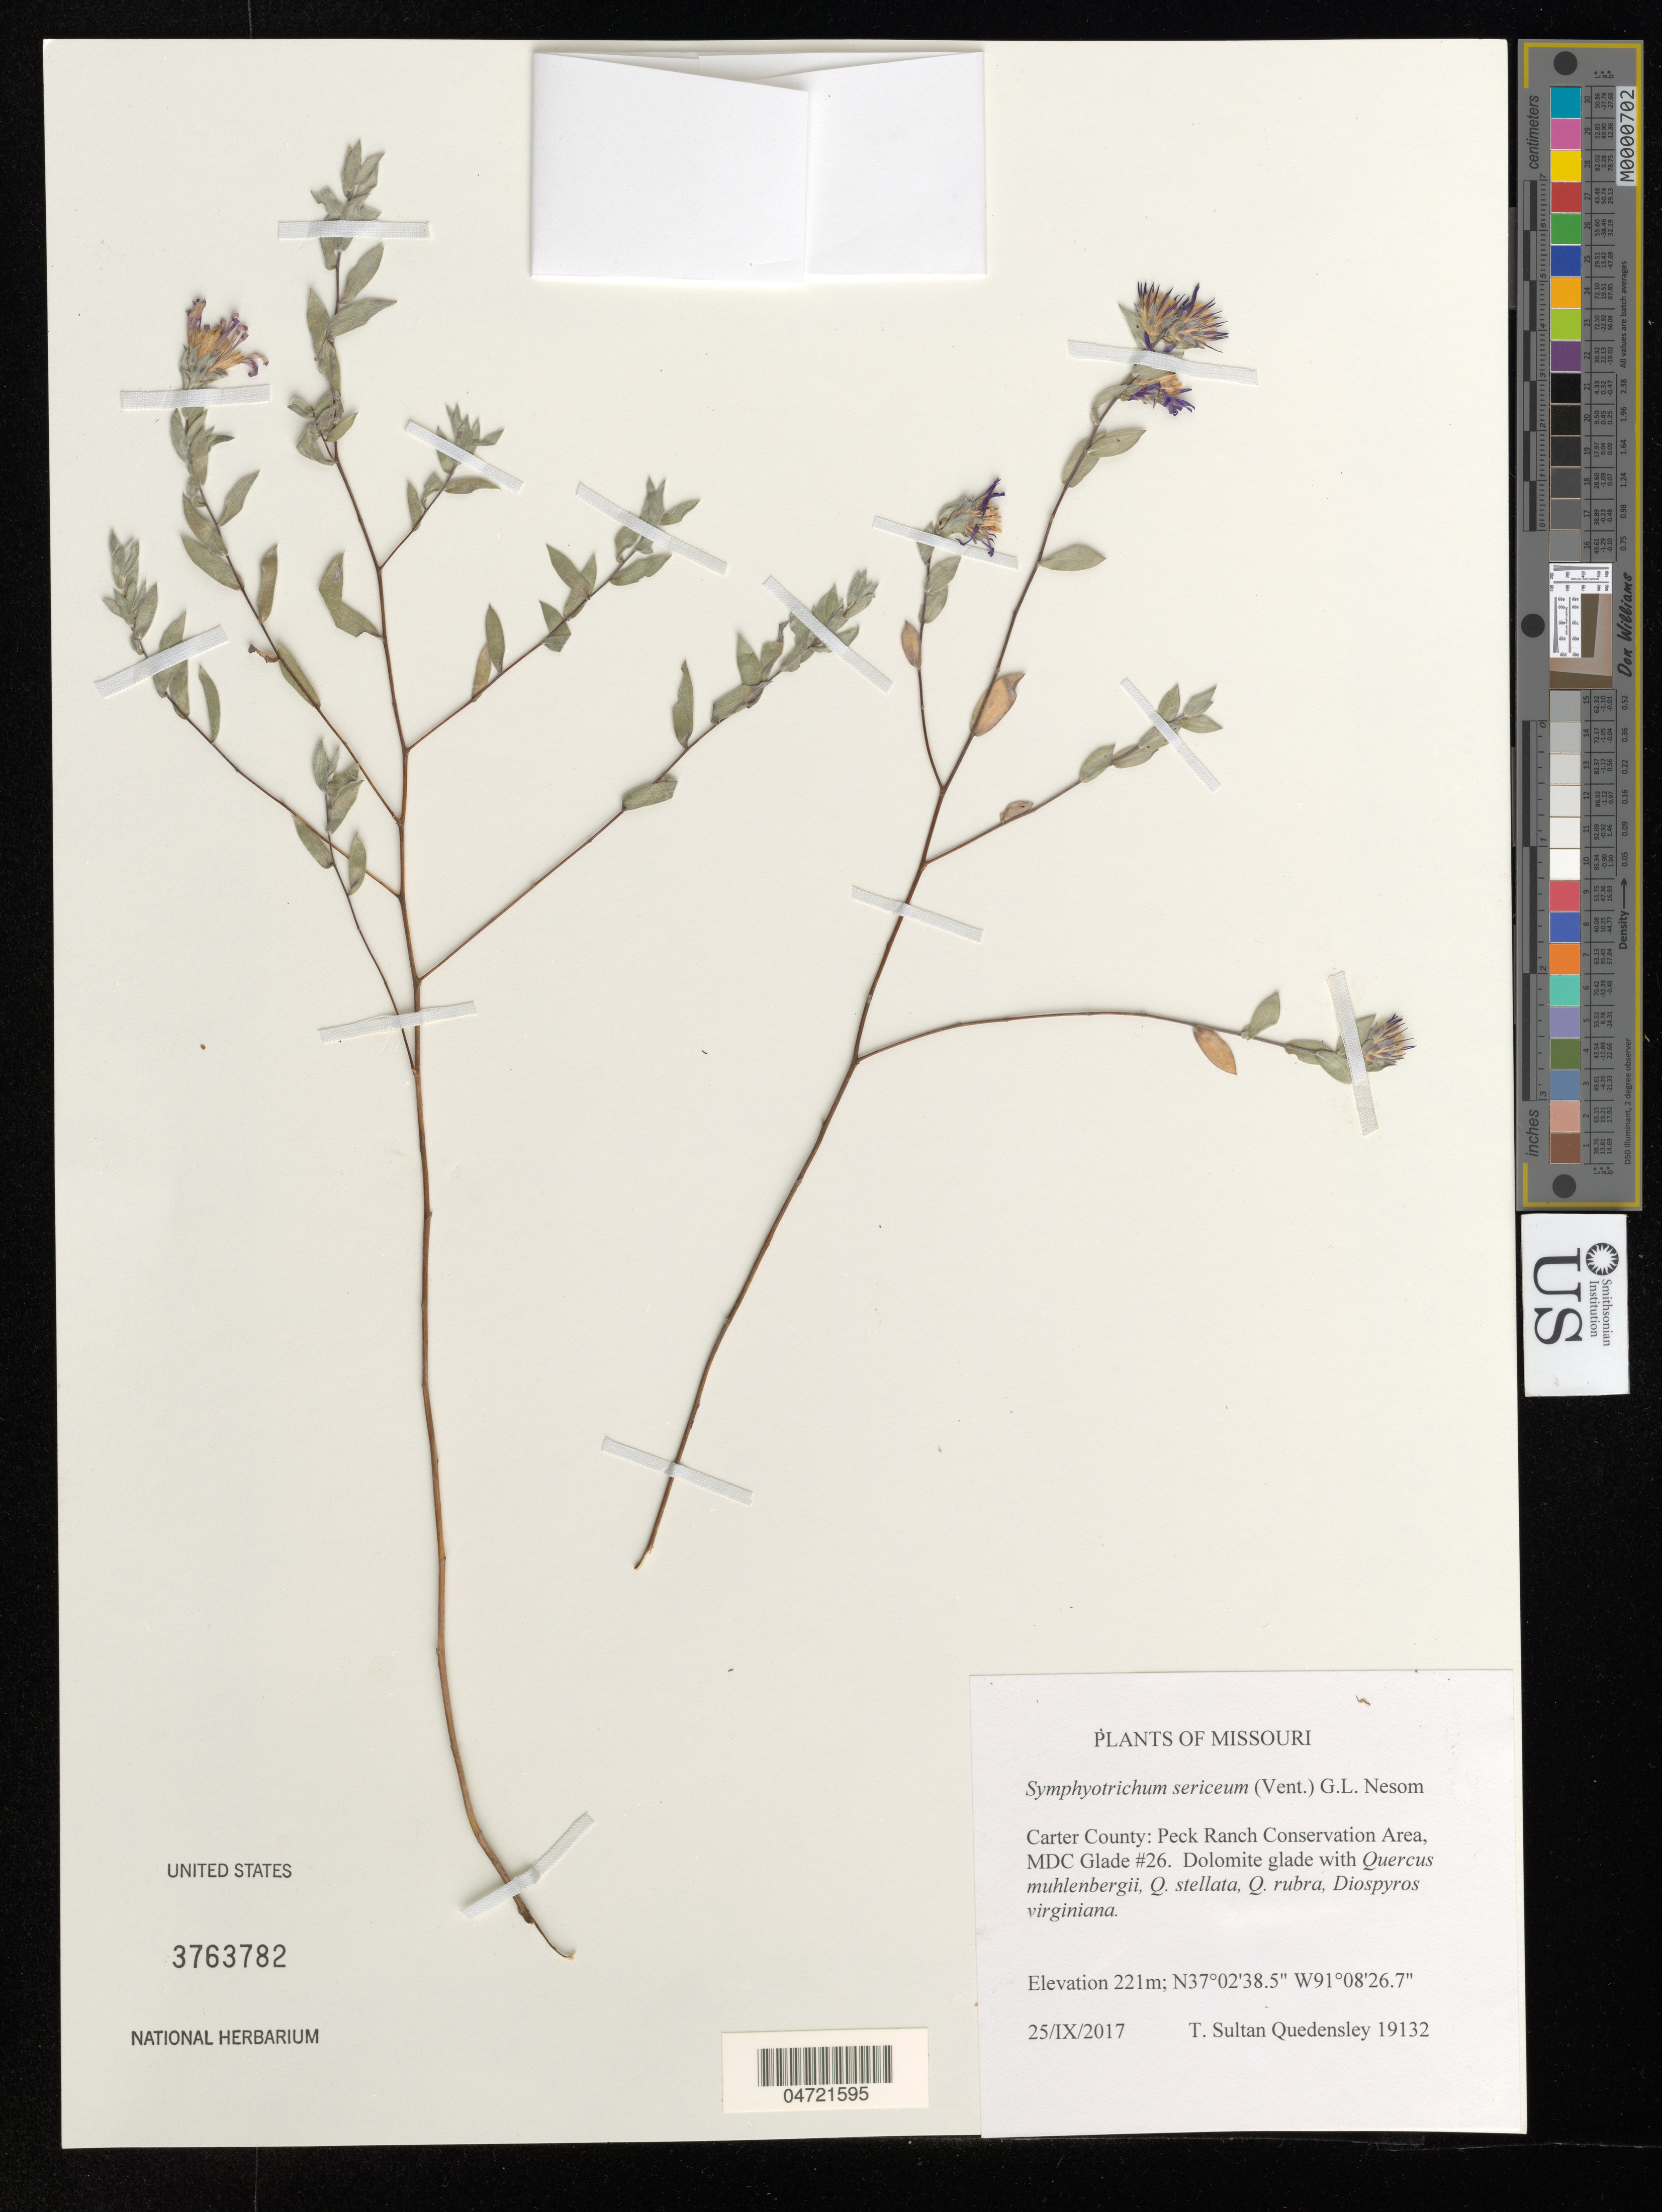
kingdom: Plantae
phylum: Tracheophyta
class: Magnoliopsida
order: Asterales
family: Asteraceae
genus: Symphyotrichum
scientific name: Symphyotrichum sericeum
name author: (Vent.) G.L. Nesom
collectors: T. S. Quedensley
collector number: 19132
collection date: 2017-09-25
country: United States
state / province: Missouri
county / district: Carter County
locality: Peck Ranch Conservation Area, MDC Glade #26.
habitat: Dolomite glade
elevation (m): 221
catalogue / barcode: US 3763782